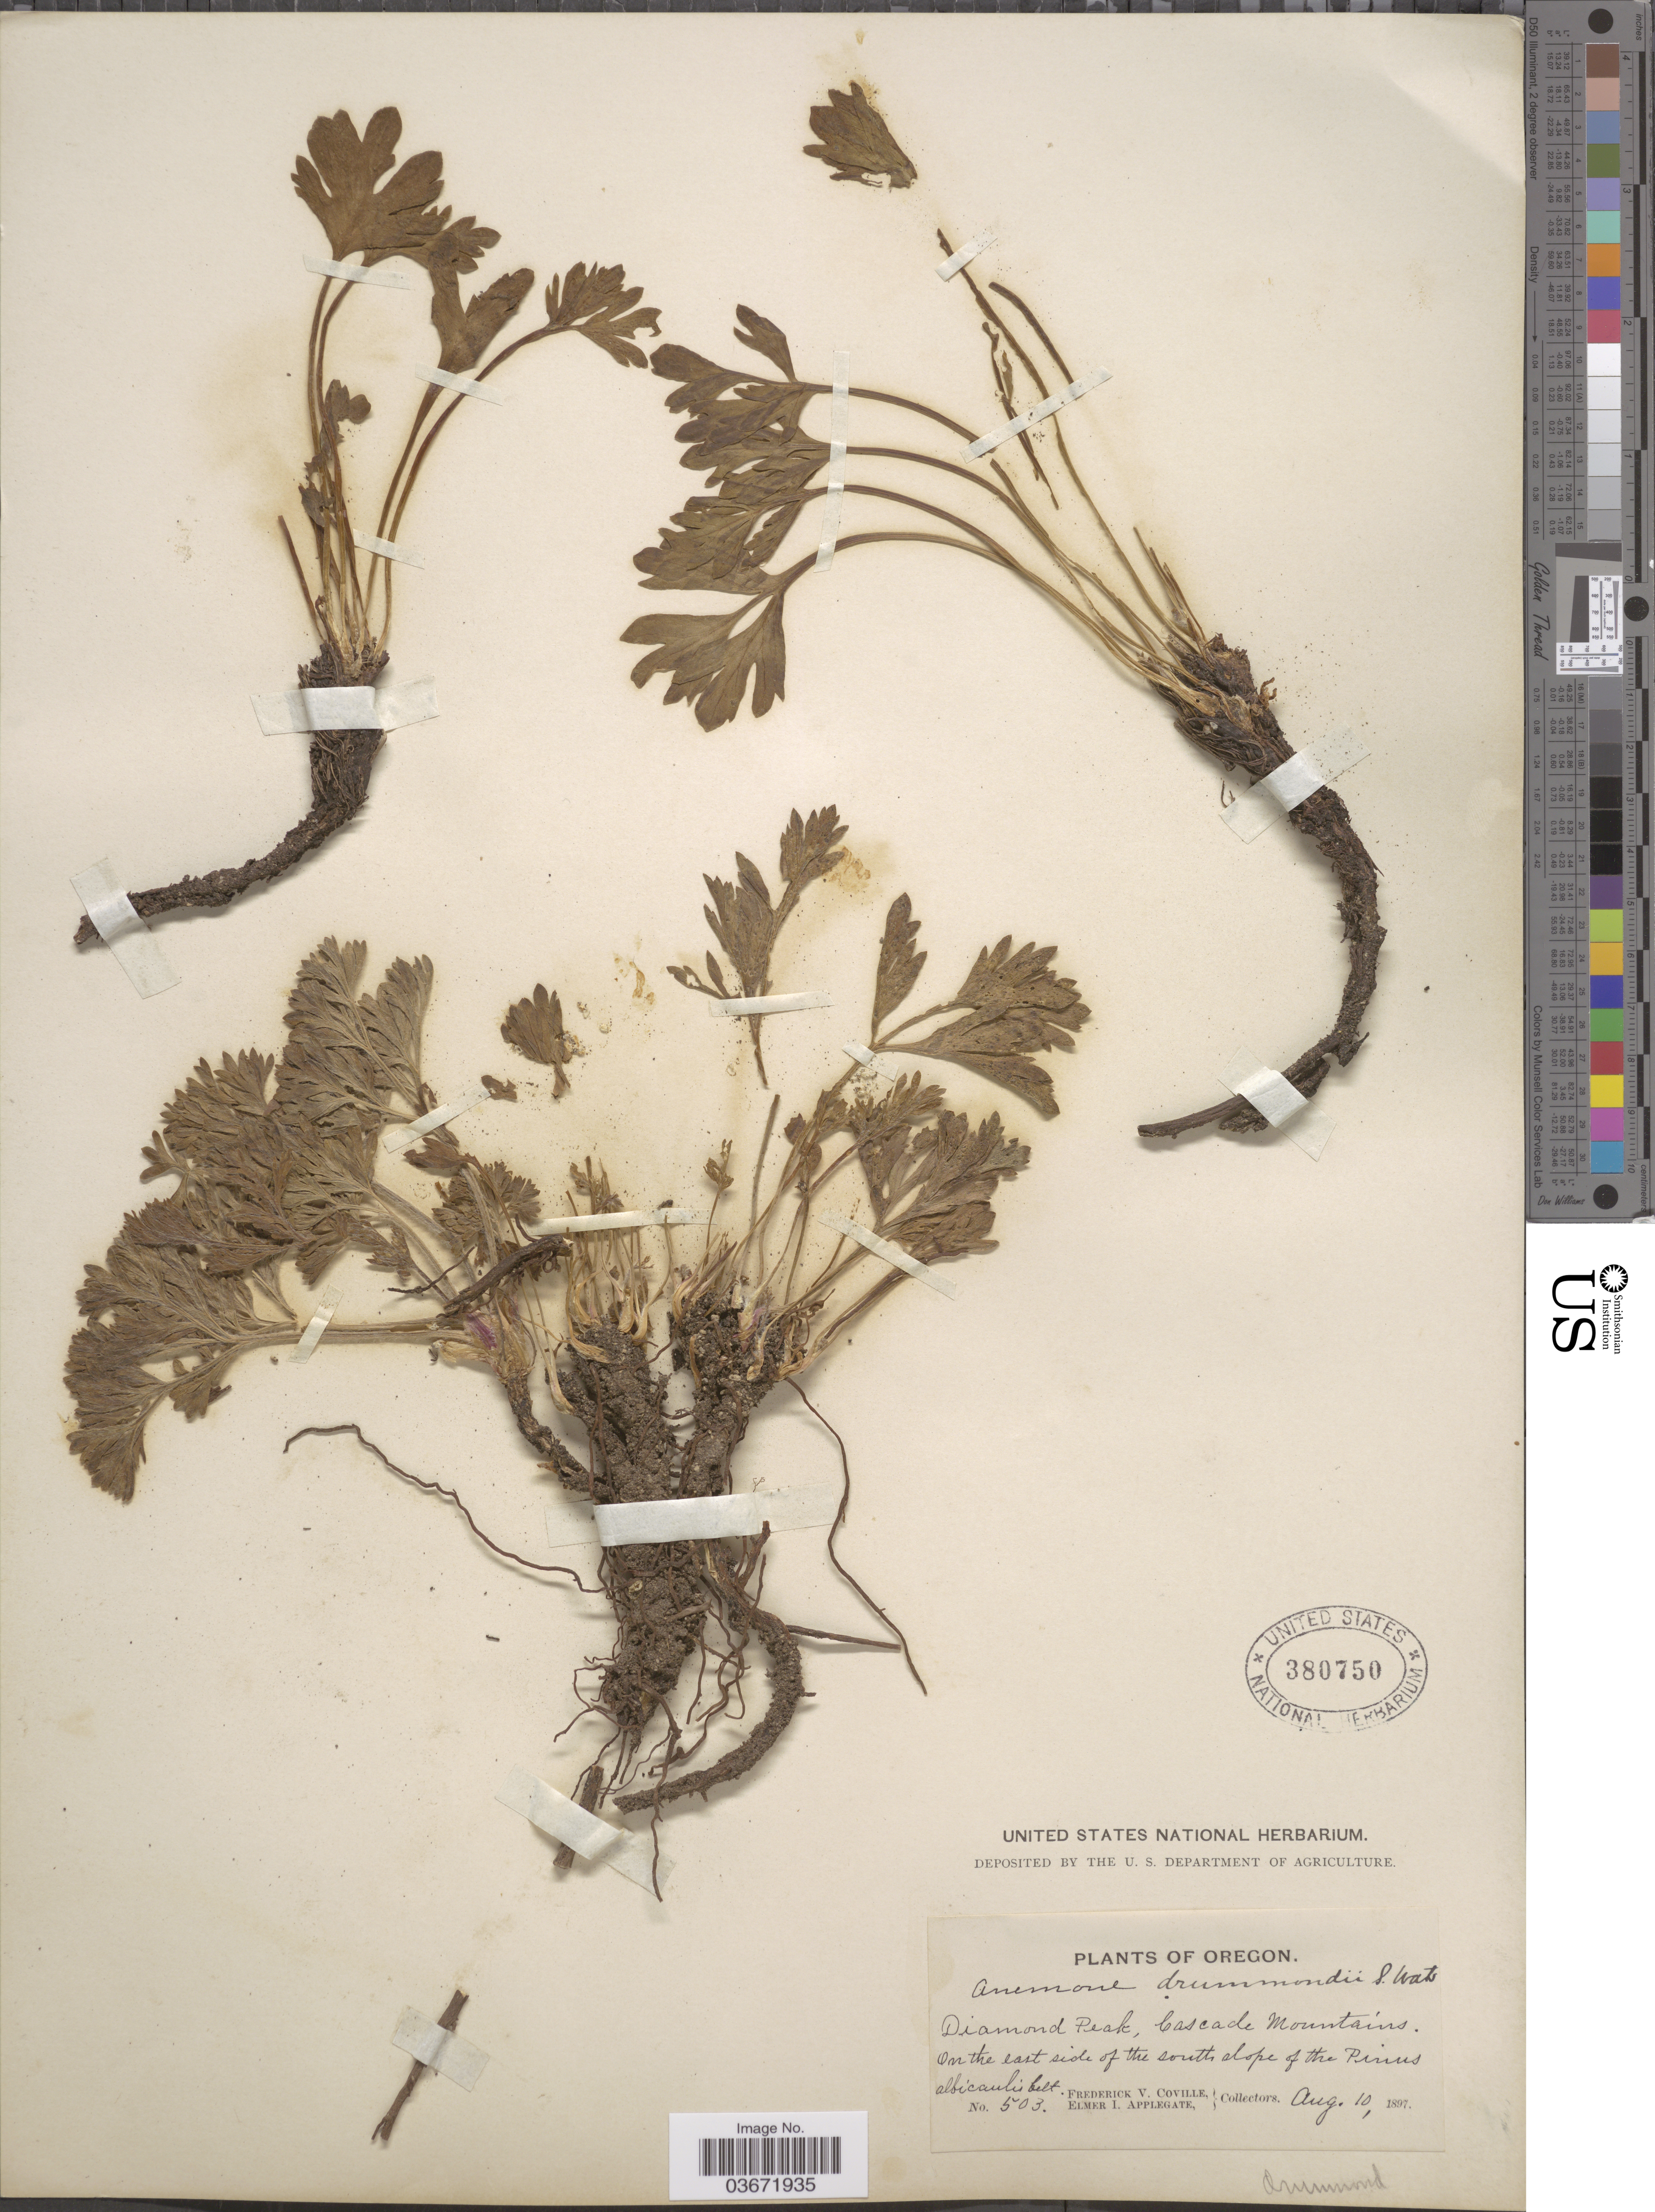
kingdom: Plantae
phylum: Tracheophyta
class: Magnoliopsida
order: Ranunculales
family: Ranunculaceae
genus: Anemone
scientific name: Anemone drummondii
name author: S. Watson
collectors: F. V. Coville & E. I. Applegate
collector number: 503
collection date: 1897-08-10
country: United States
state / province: Oregon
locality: Diamond Peak, Cascade Mountains.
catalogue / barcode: US 380750